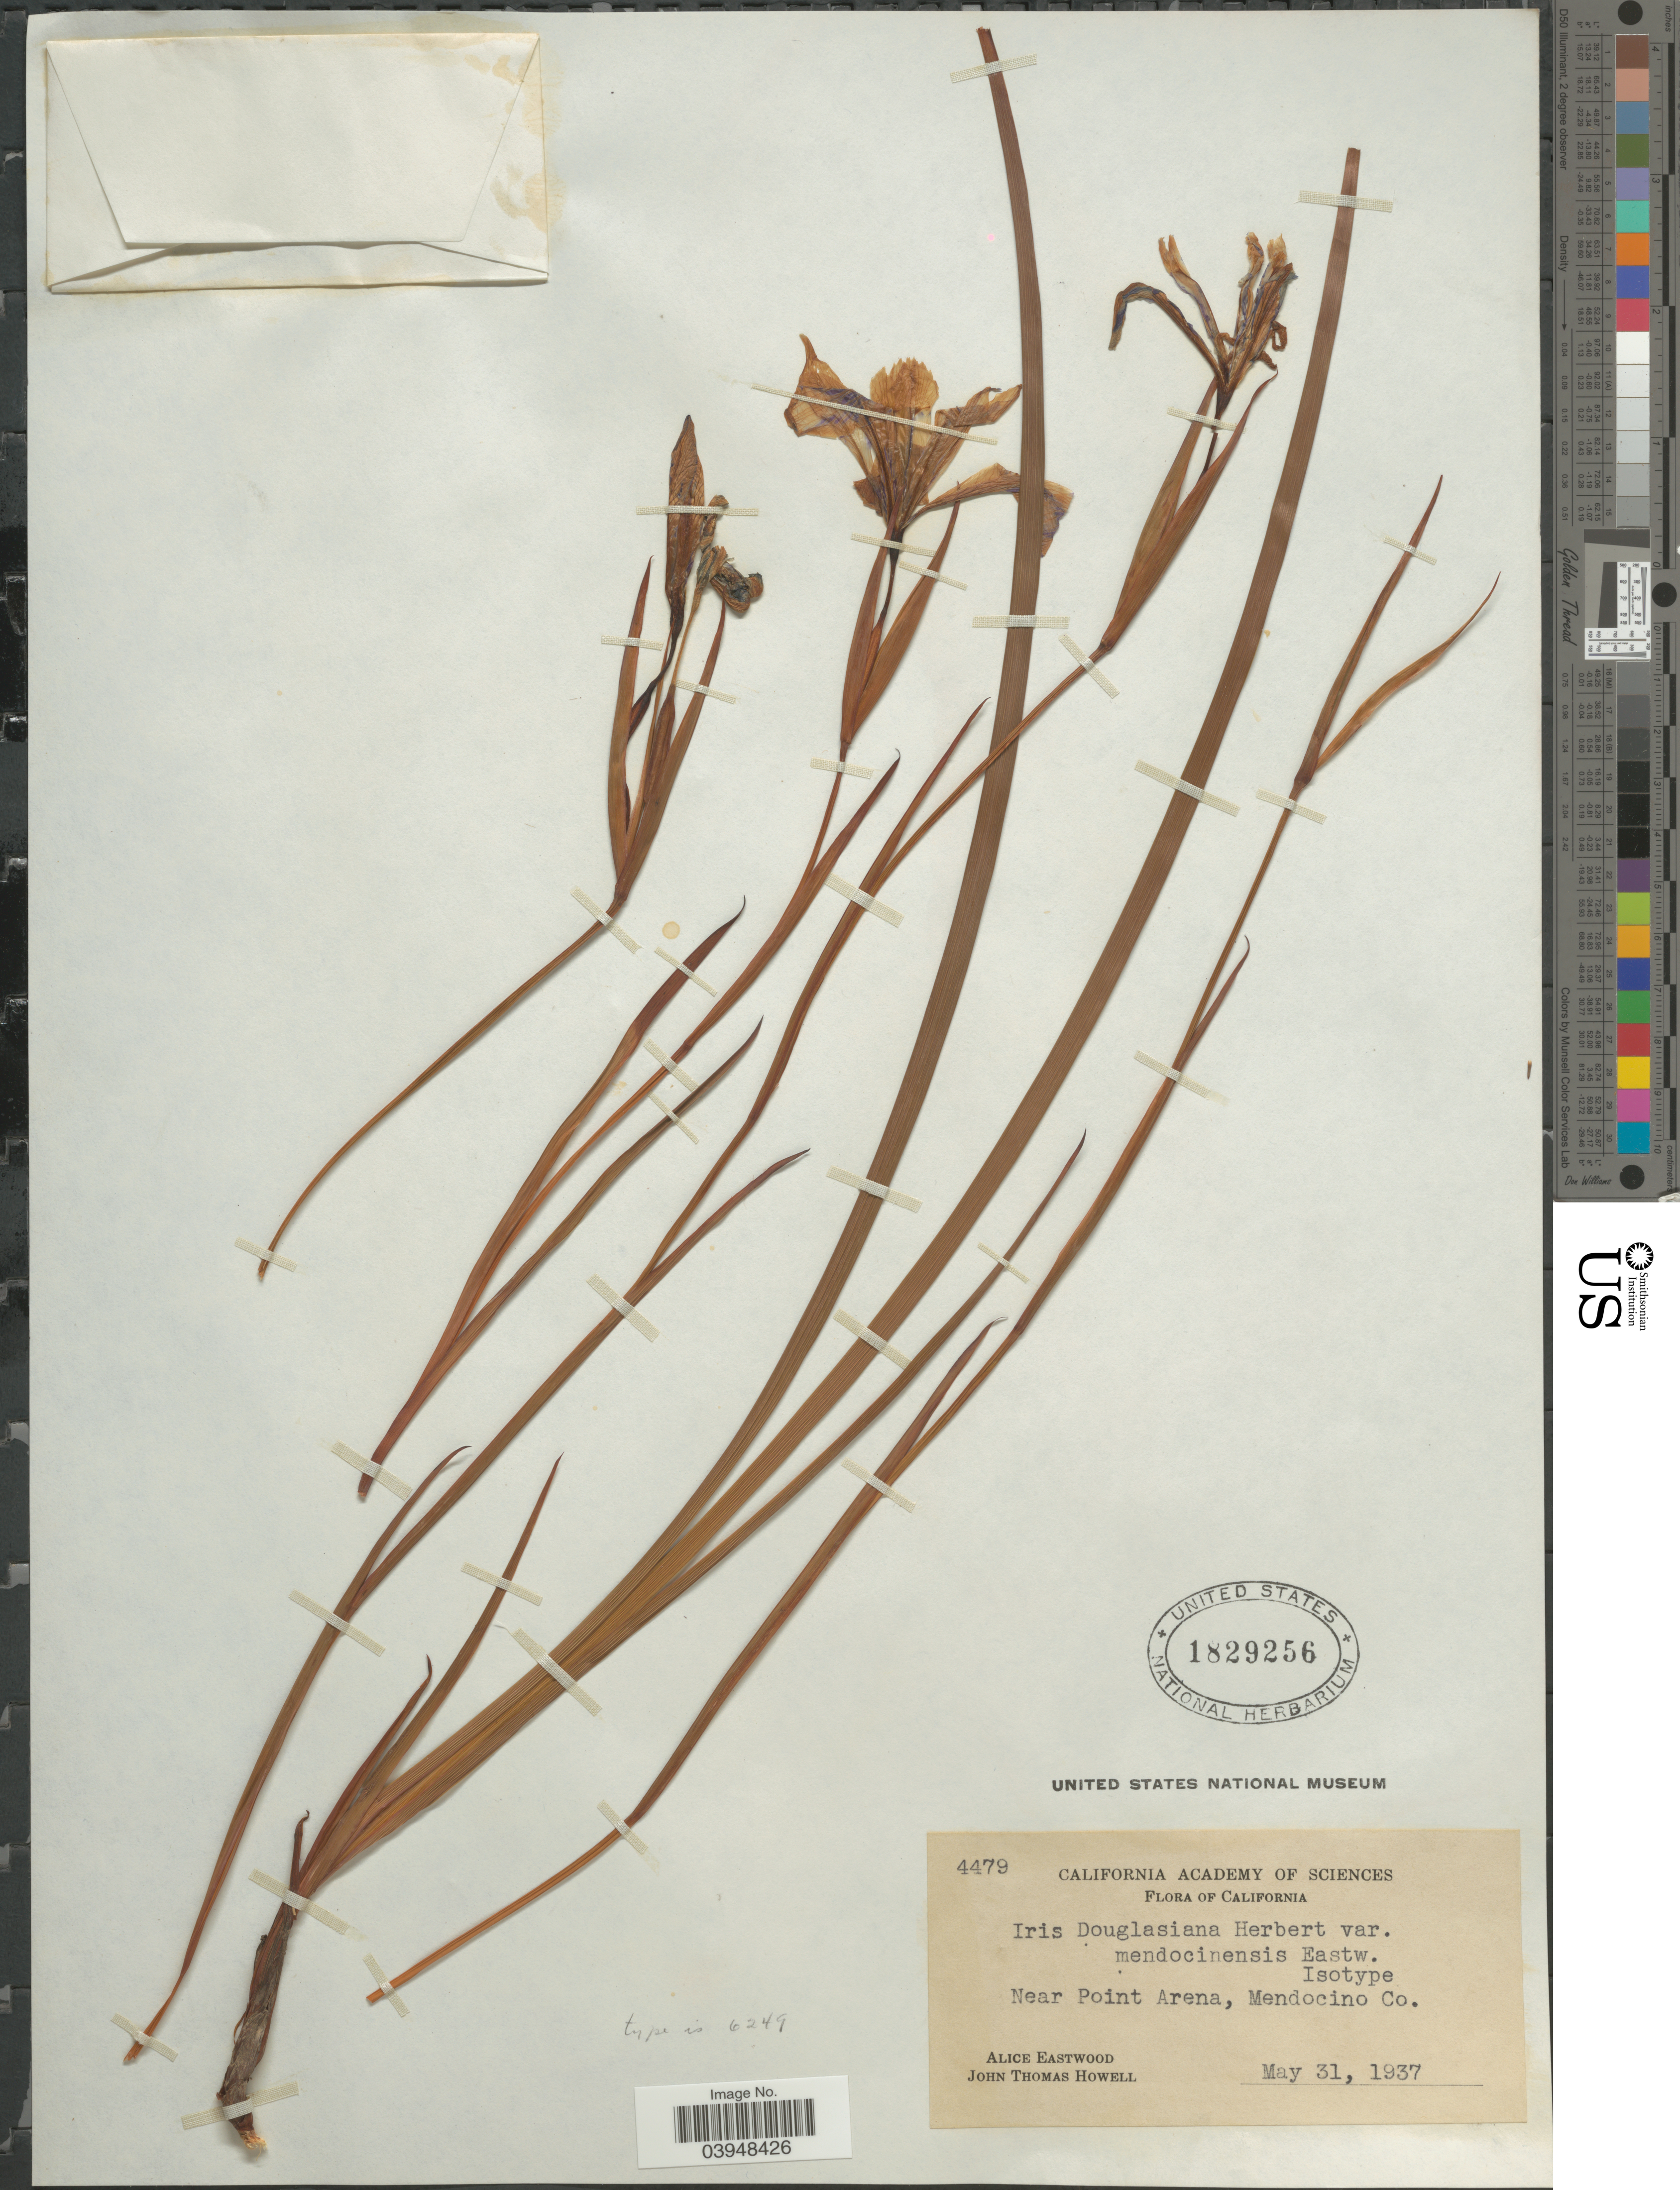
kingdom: Plantae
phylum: Tracheophyta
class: Liliopsida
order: Asparagales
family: Iridaceae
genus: Iris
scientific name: Iris douglasiana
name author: Herb.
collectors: A. Eastwood & J. T. Howell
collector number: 4479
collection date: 1937-05-31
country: United States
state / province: California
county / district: Mendocino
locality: Near Point Arena, Mendocino Co.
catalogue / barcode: US 1829256